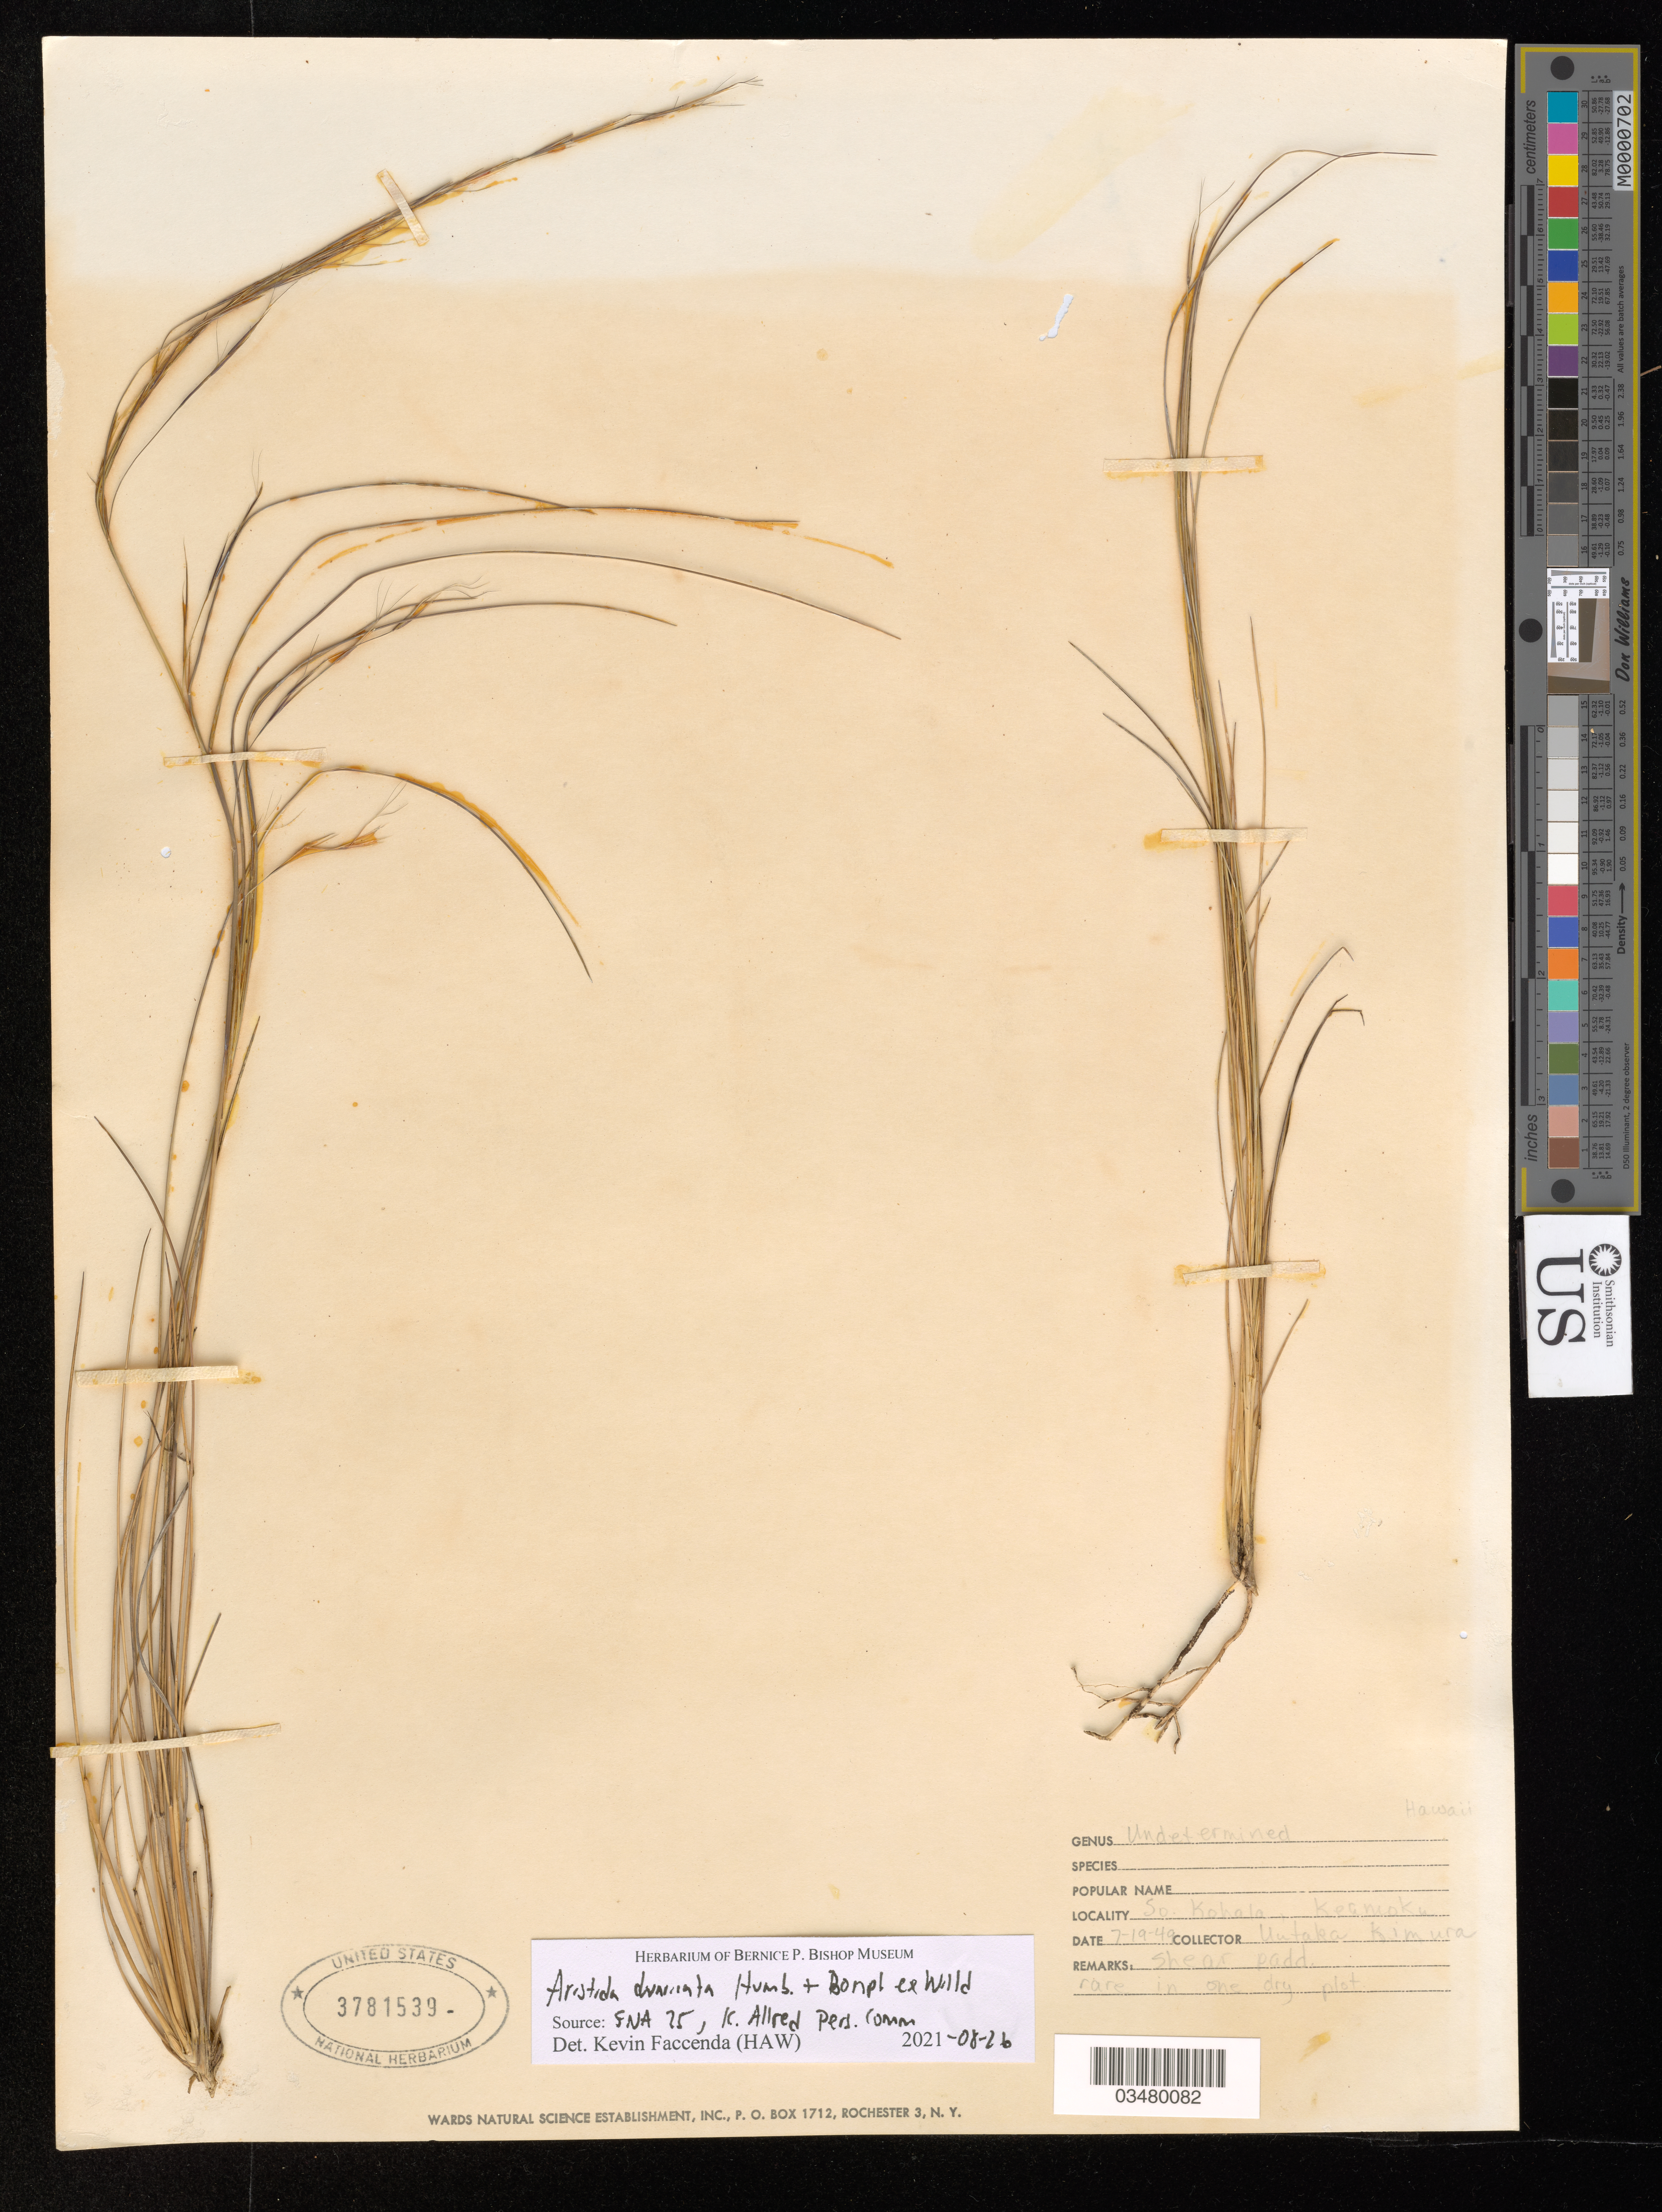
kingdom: Plantae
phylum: Tracheophyta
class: Liliopsida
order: Poales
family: Poaceae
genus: Aristida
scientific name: Aristida divaricata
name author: Humb. & Bonpl. ex Willd.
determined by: Faccenda, K.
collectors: U. Kimura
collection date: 1949-07-19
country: United States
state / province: Hawaii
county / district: Hawaii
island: Hawaii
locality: So. Kohala, Keamoku, shear padd.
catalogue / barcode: US 3781539